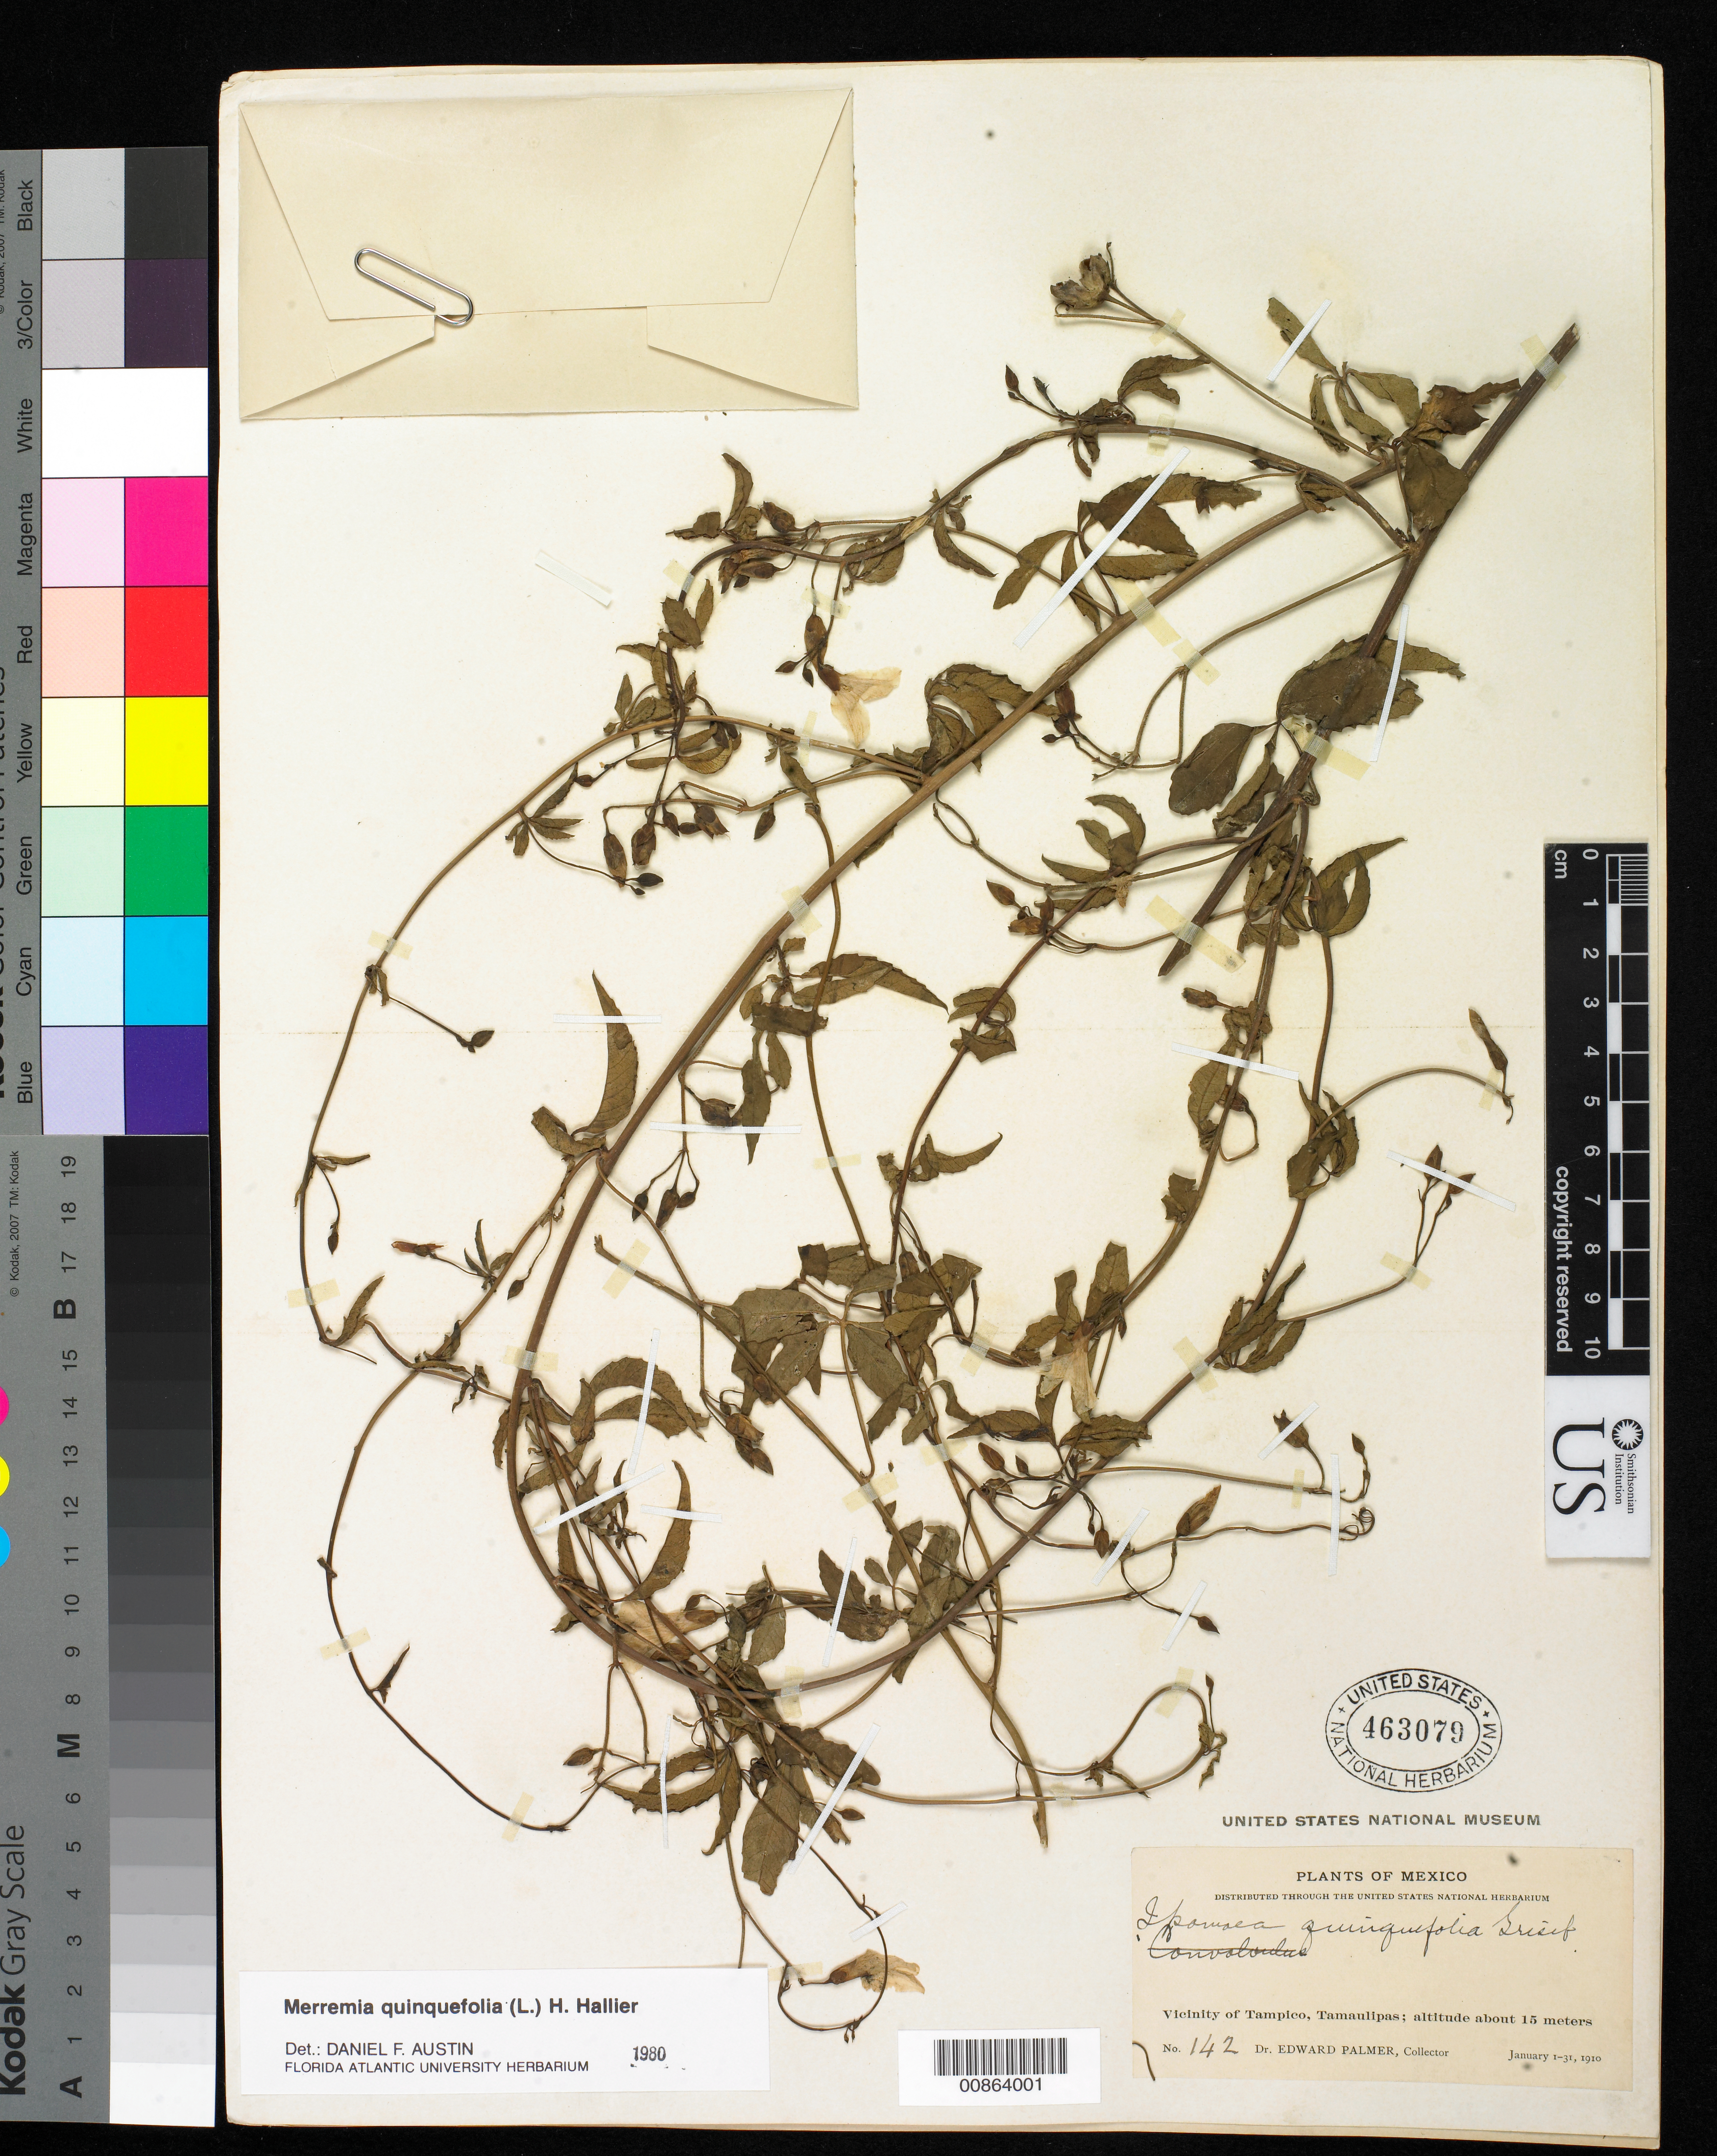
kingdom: Plantae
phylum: Tracheophyta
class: Magnoliopsida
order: Solanales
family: Convolvulaceae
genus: Distimake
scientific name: Distimake quinquefolius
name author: (L.) A. R. Simões & Staples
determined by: Strong, Mark T., (BOT), Smithsonian Institution - National Museum of Natural History (UNITED STATES)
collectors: E. Palmer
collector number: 142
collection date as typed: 01 Jan 1910 to 31 Jan 1910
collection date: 1910-01-01/1910-01-31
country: Mexico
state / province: Tamaulipas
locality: Vicinity of Tampico, Tamaulipas.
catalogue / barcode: US 463079